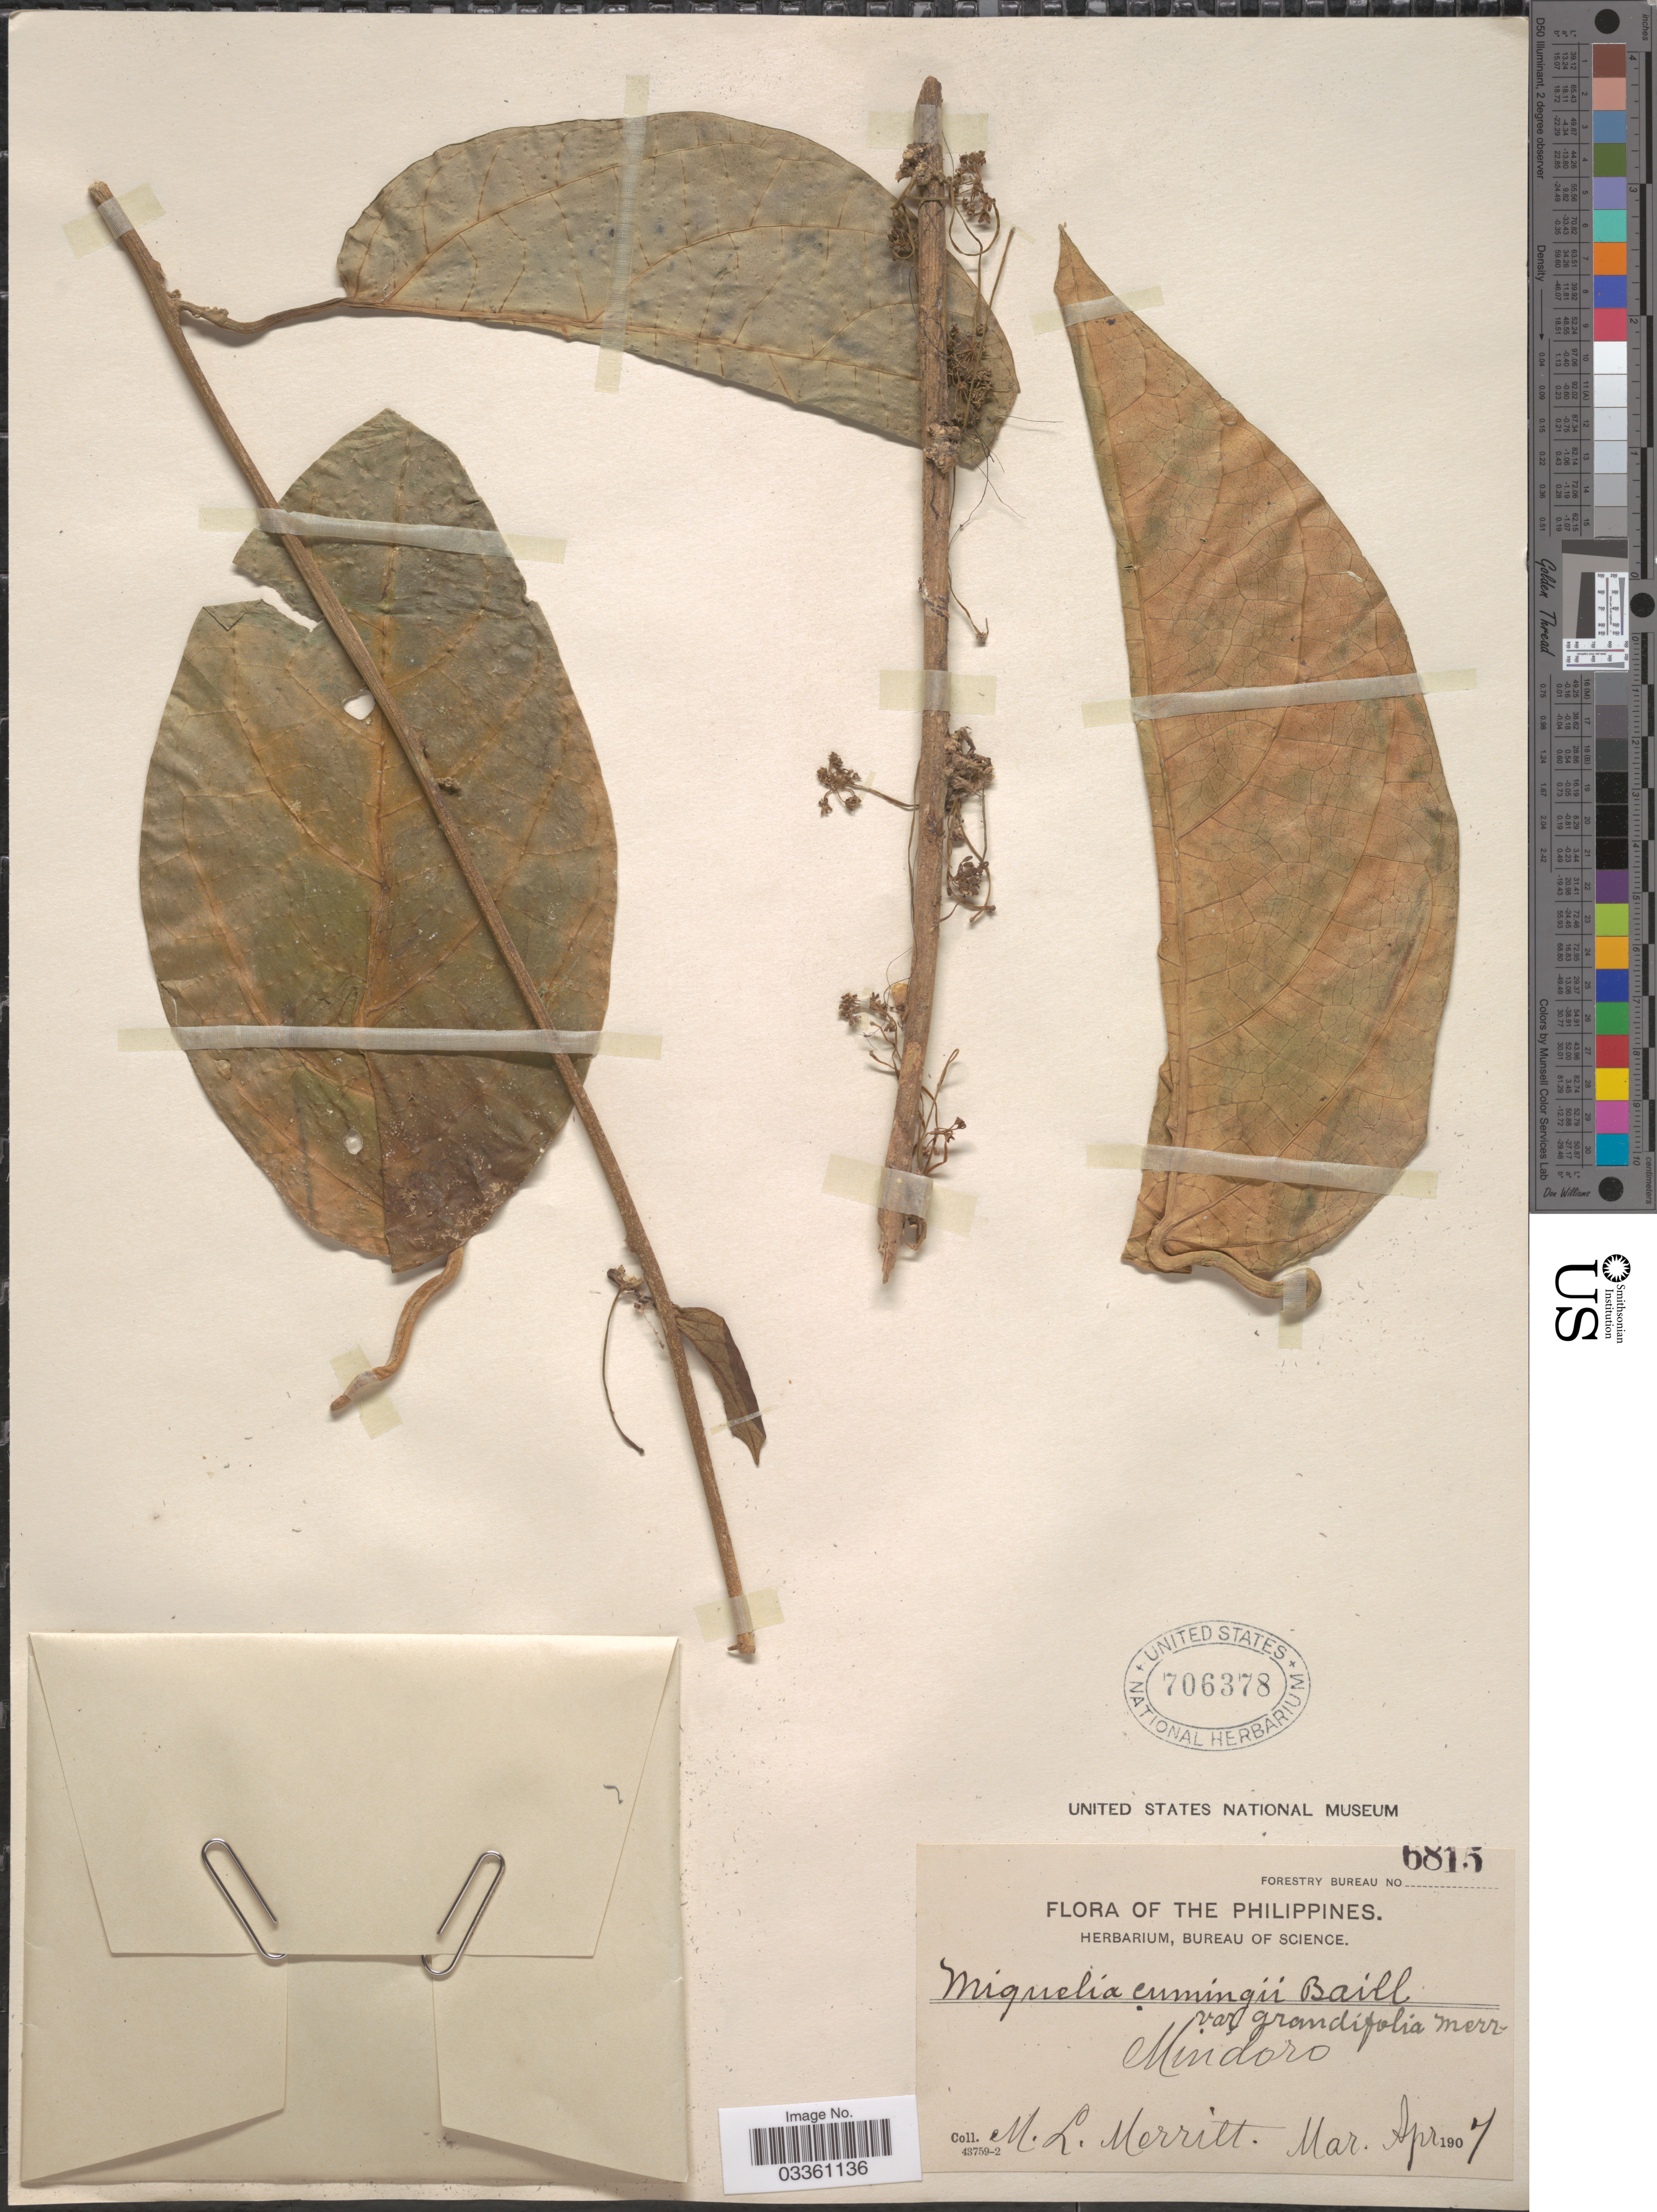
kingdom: Plantae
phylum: Tracheophyta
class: Magnoliopsida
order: Icacinales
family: Icacinaceae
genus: Miquelia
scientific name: Miquelia celebica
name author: Blume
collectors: M. L. Merritt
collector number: Forestry Bureau 6815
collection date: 1907-03/1907-04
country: Philippines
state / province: Mimaropa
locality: Mindoro.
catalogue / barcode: US 706378